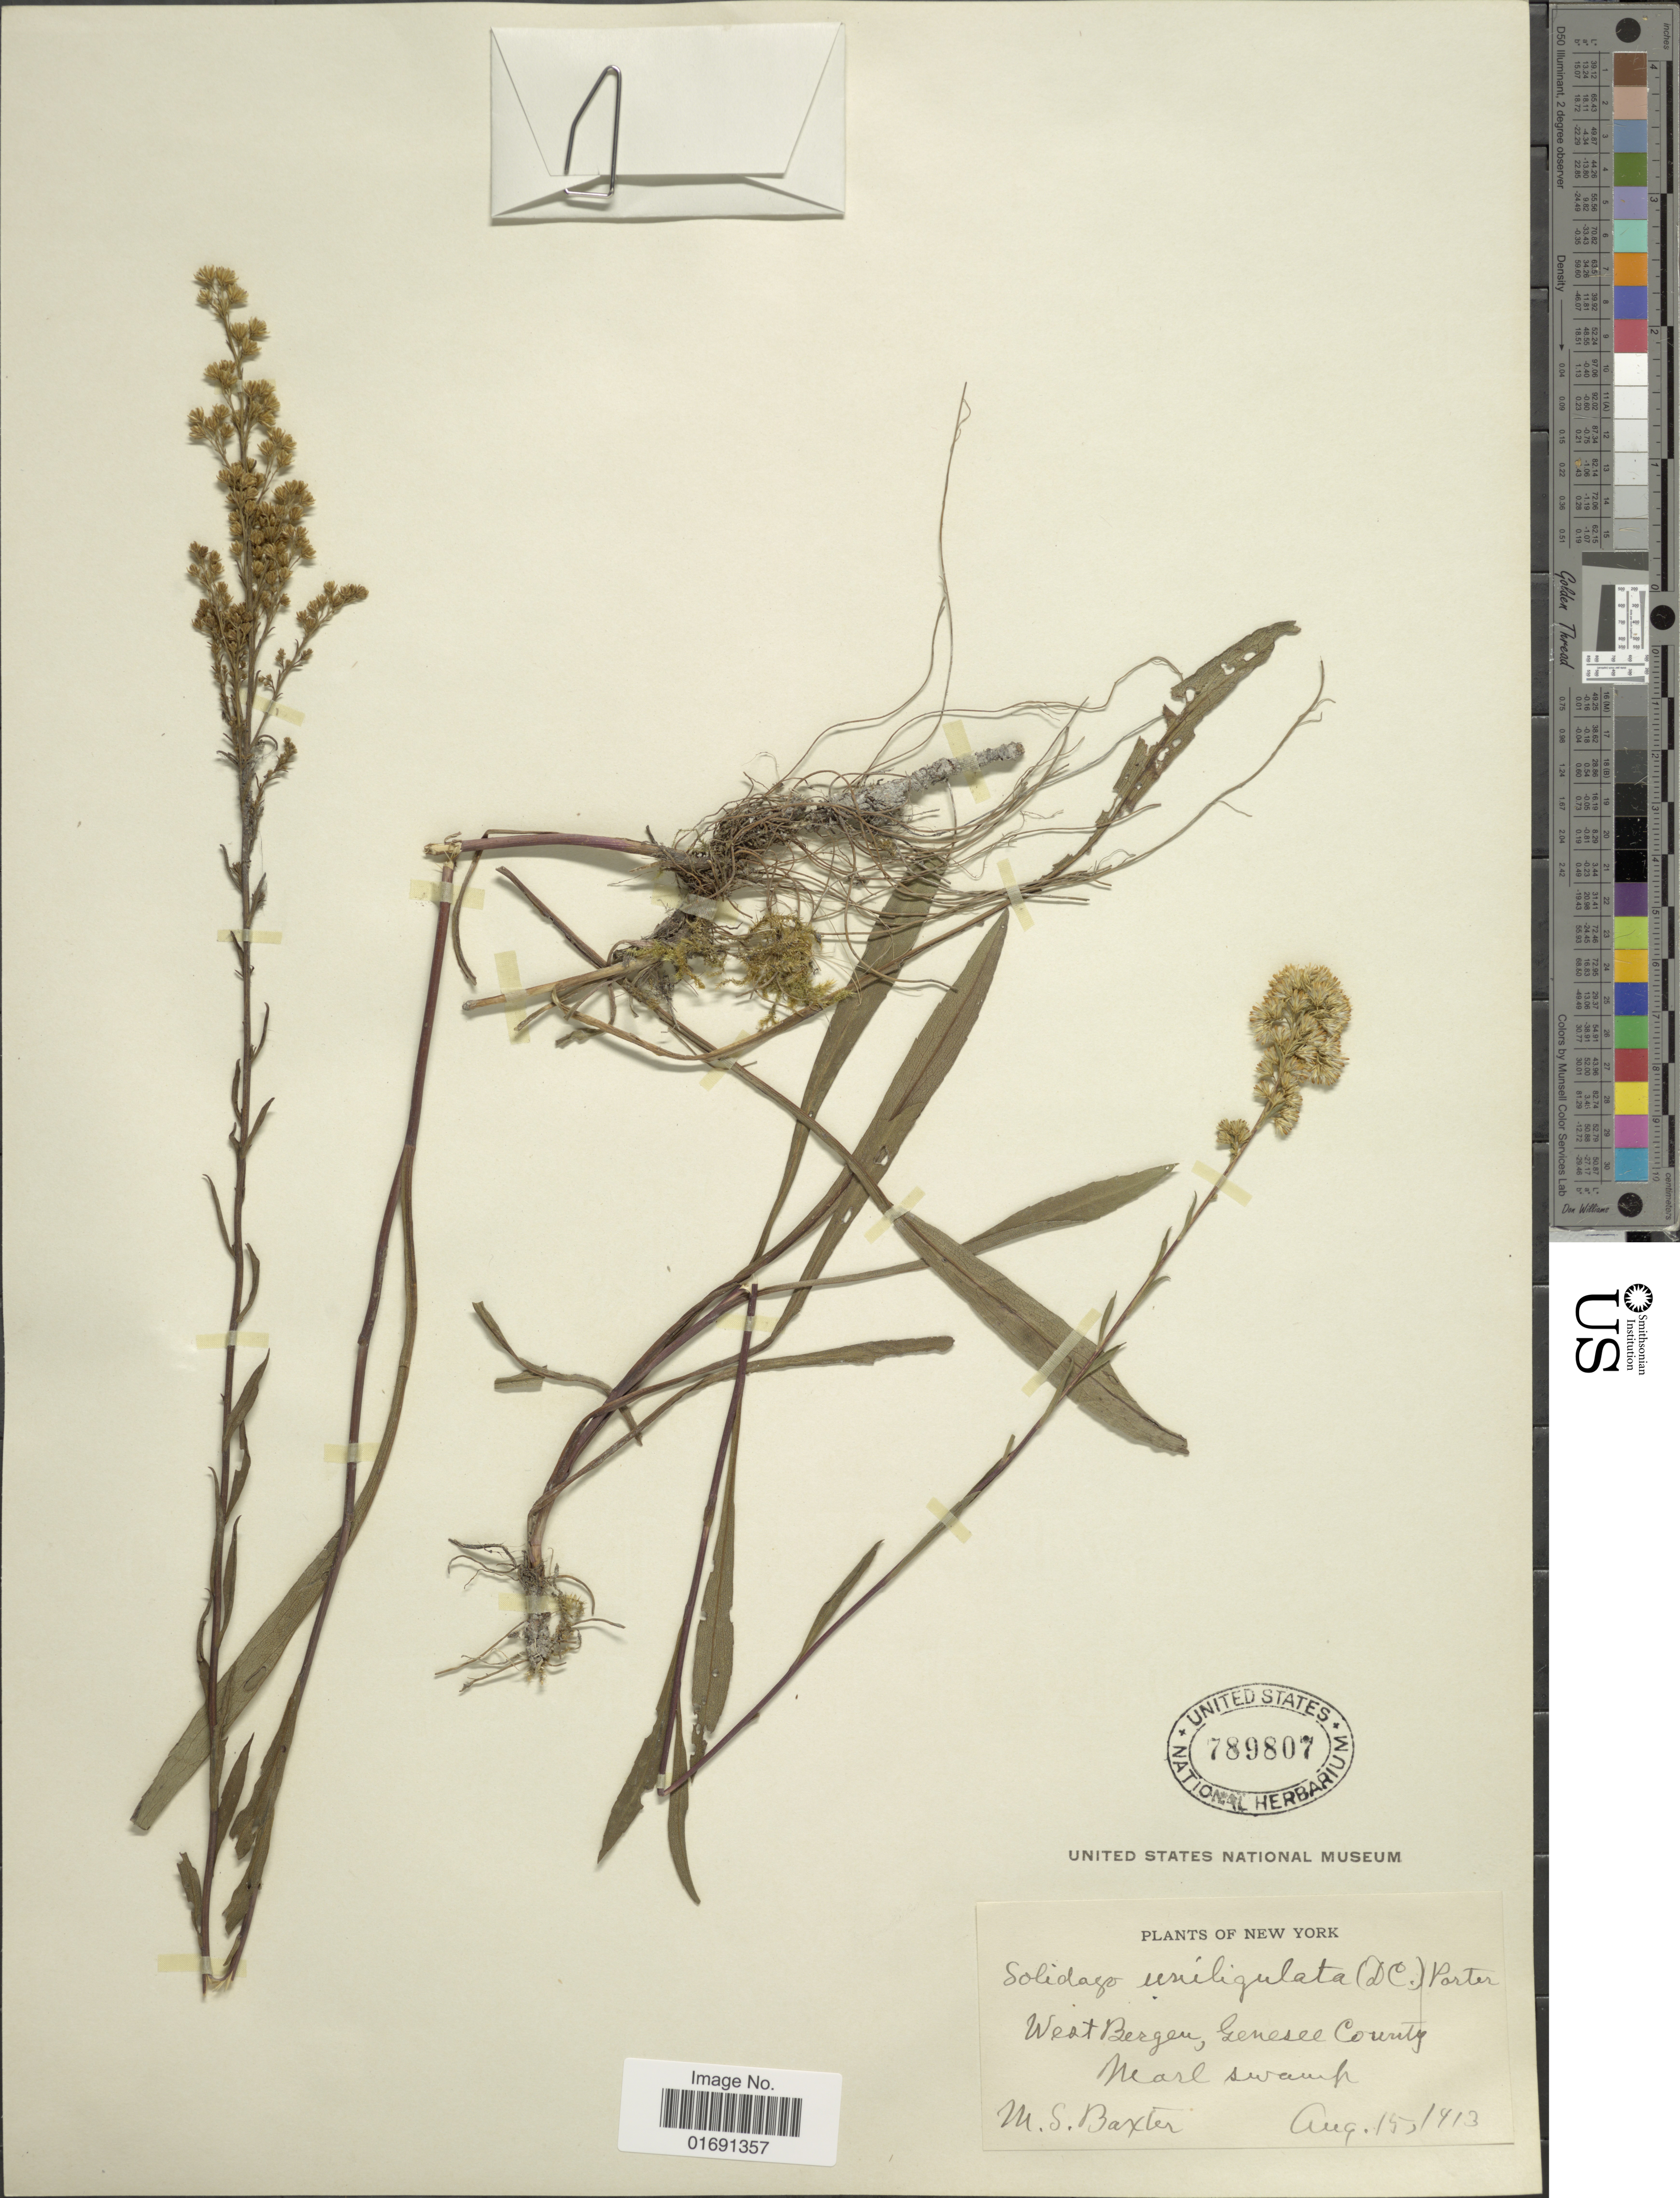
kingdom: Plantae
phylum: Tracheophyta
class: Magnoliopsida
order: Asterales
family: Asteraceae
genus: Solidago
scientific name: Solidago uniligulata var. levipes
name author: Fernald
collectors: M. Baxter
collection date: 1913-08-15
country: United States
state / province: New York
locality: West Bergen, Genesee County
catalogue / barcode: US 789807